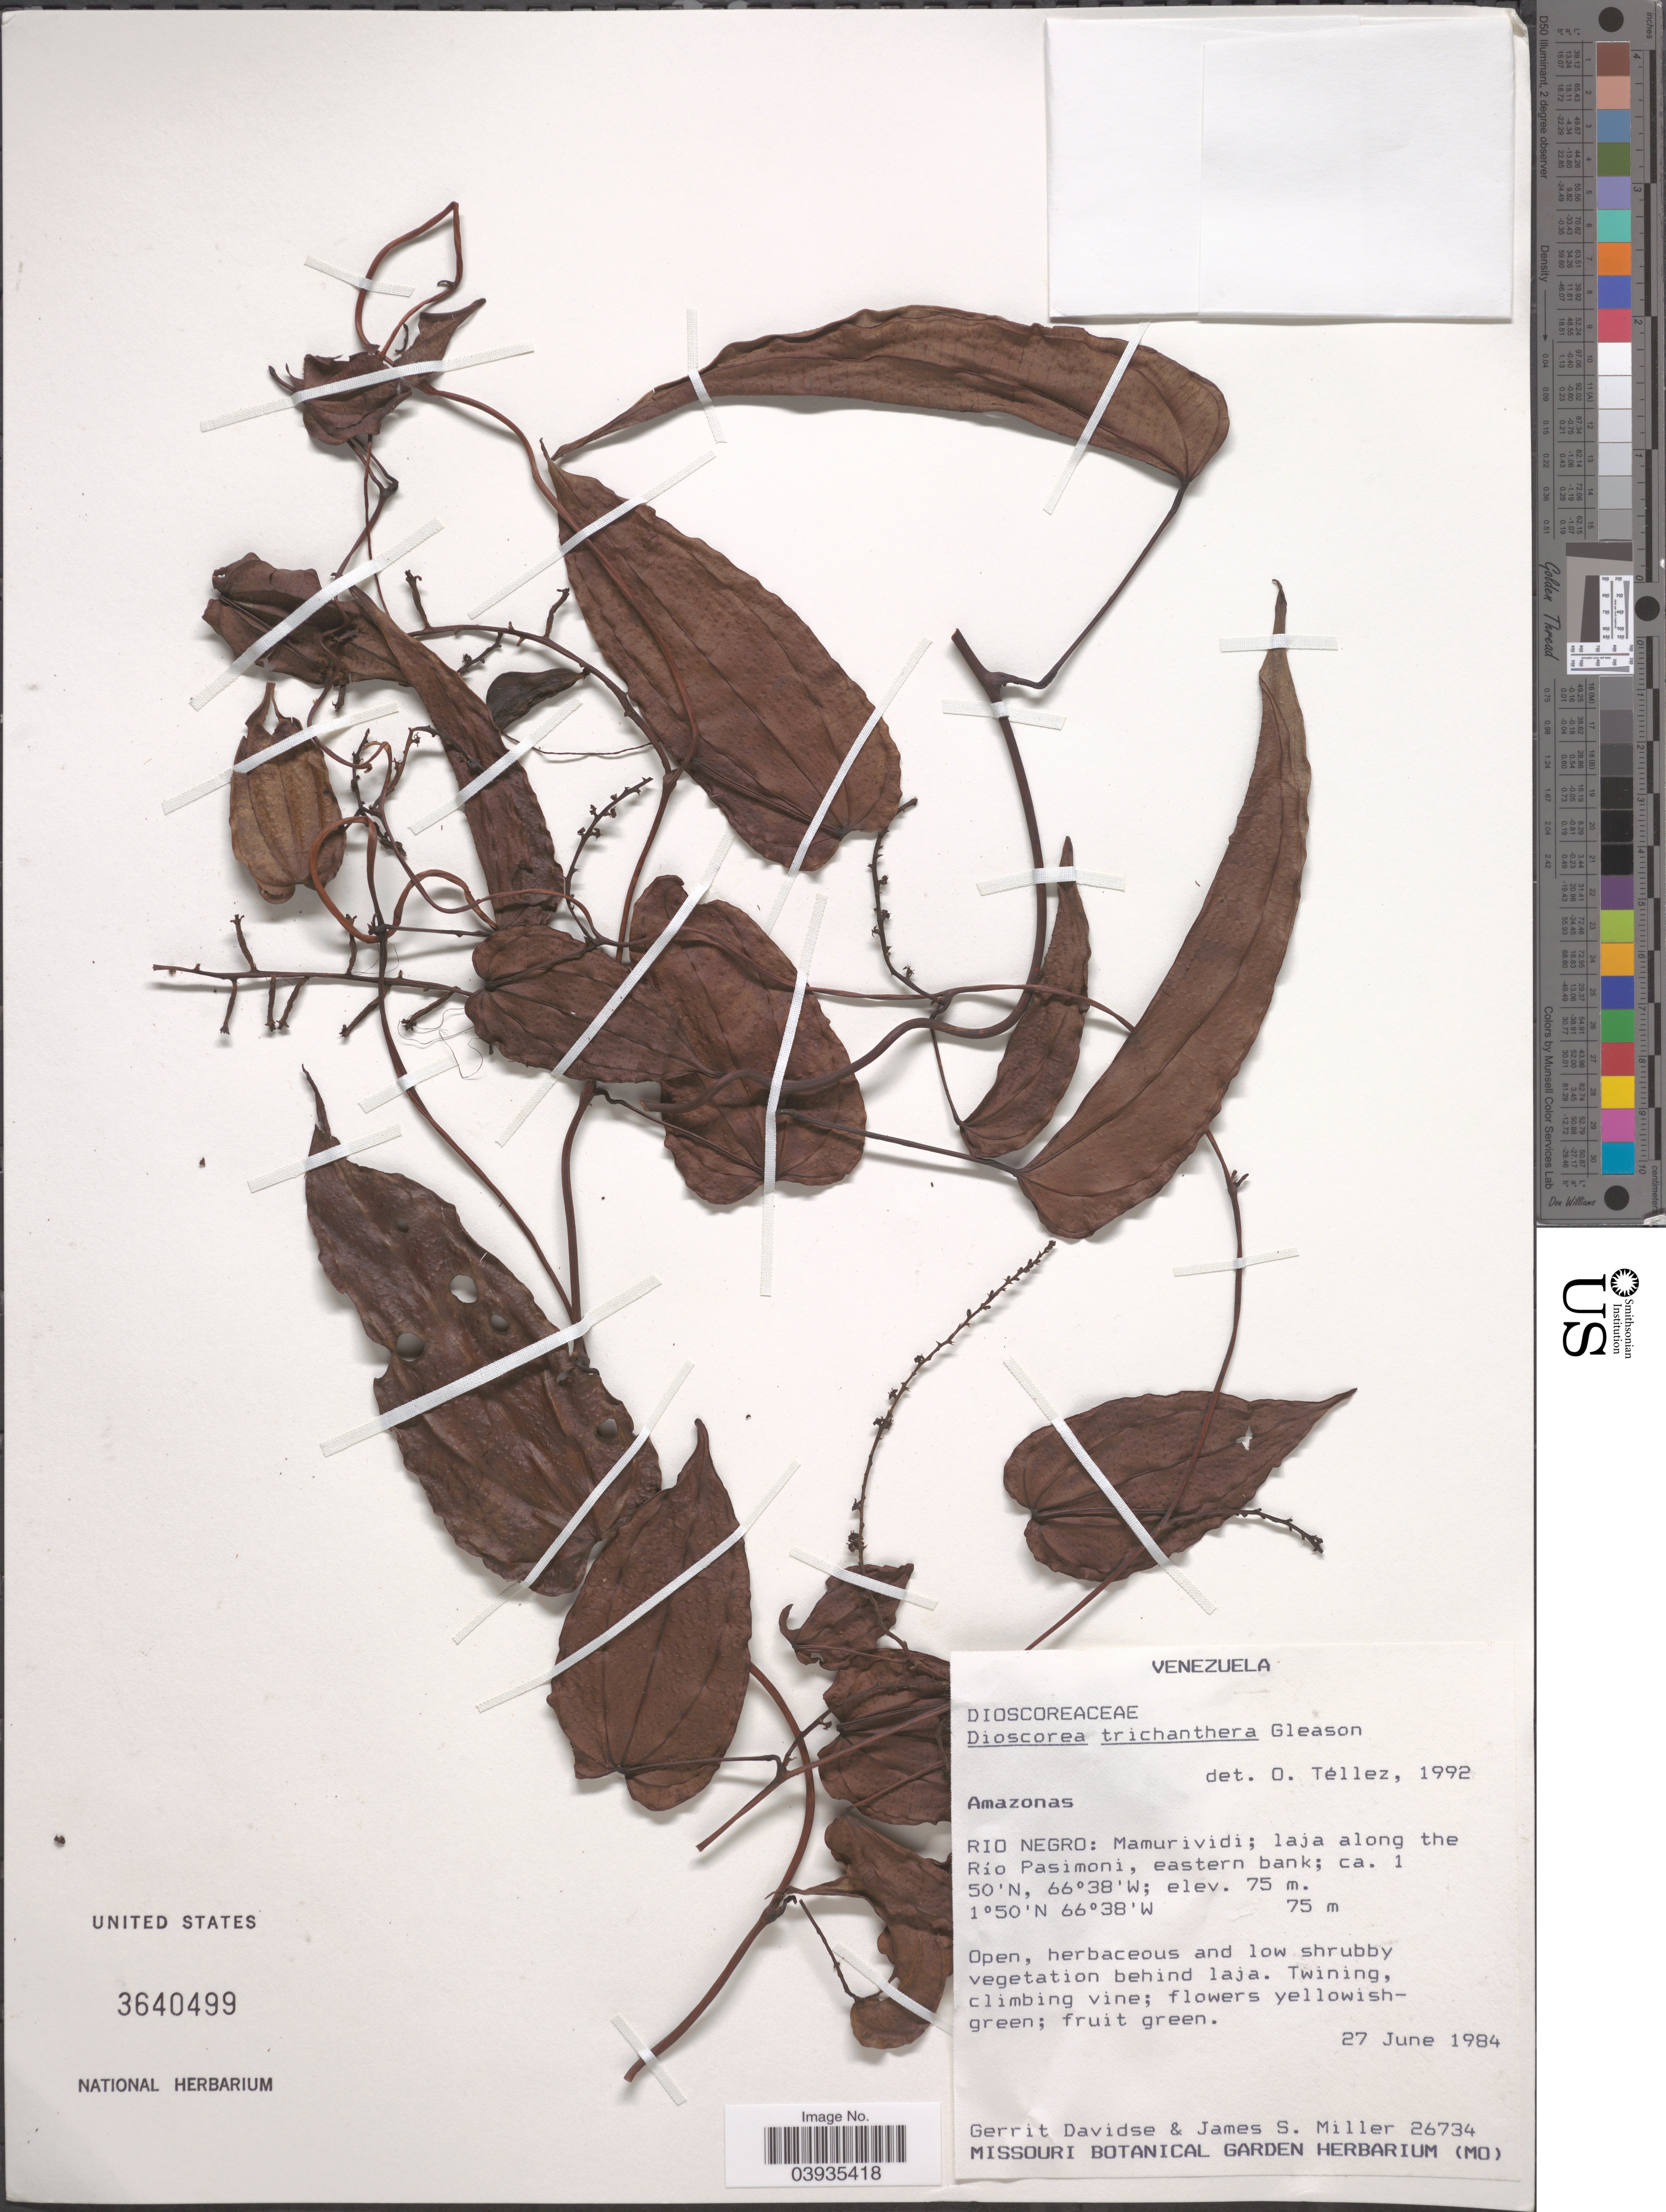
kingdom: Plantae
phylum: Tracheophyta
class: Liliopsida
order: Dioscoreales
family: Dioscoreaceae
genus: Dioscorea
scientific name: Dioscorea trichanthera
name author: Gleason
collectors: G. Davidse & J. S. Miller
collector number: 26734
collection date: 1984-06-27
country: Venezuela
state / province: Amazonas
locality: Rio Negro: Mamurividi; laja along the Río Pasimoni, eastern bank.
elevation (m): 75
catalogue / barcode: US 3640499